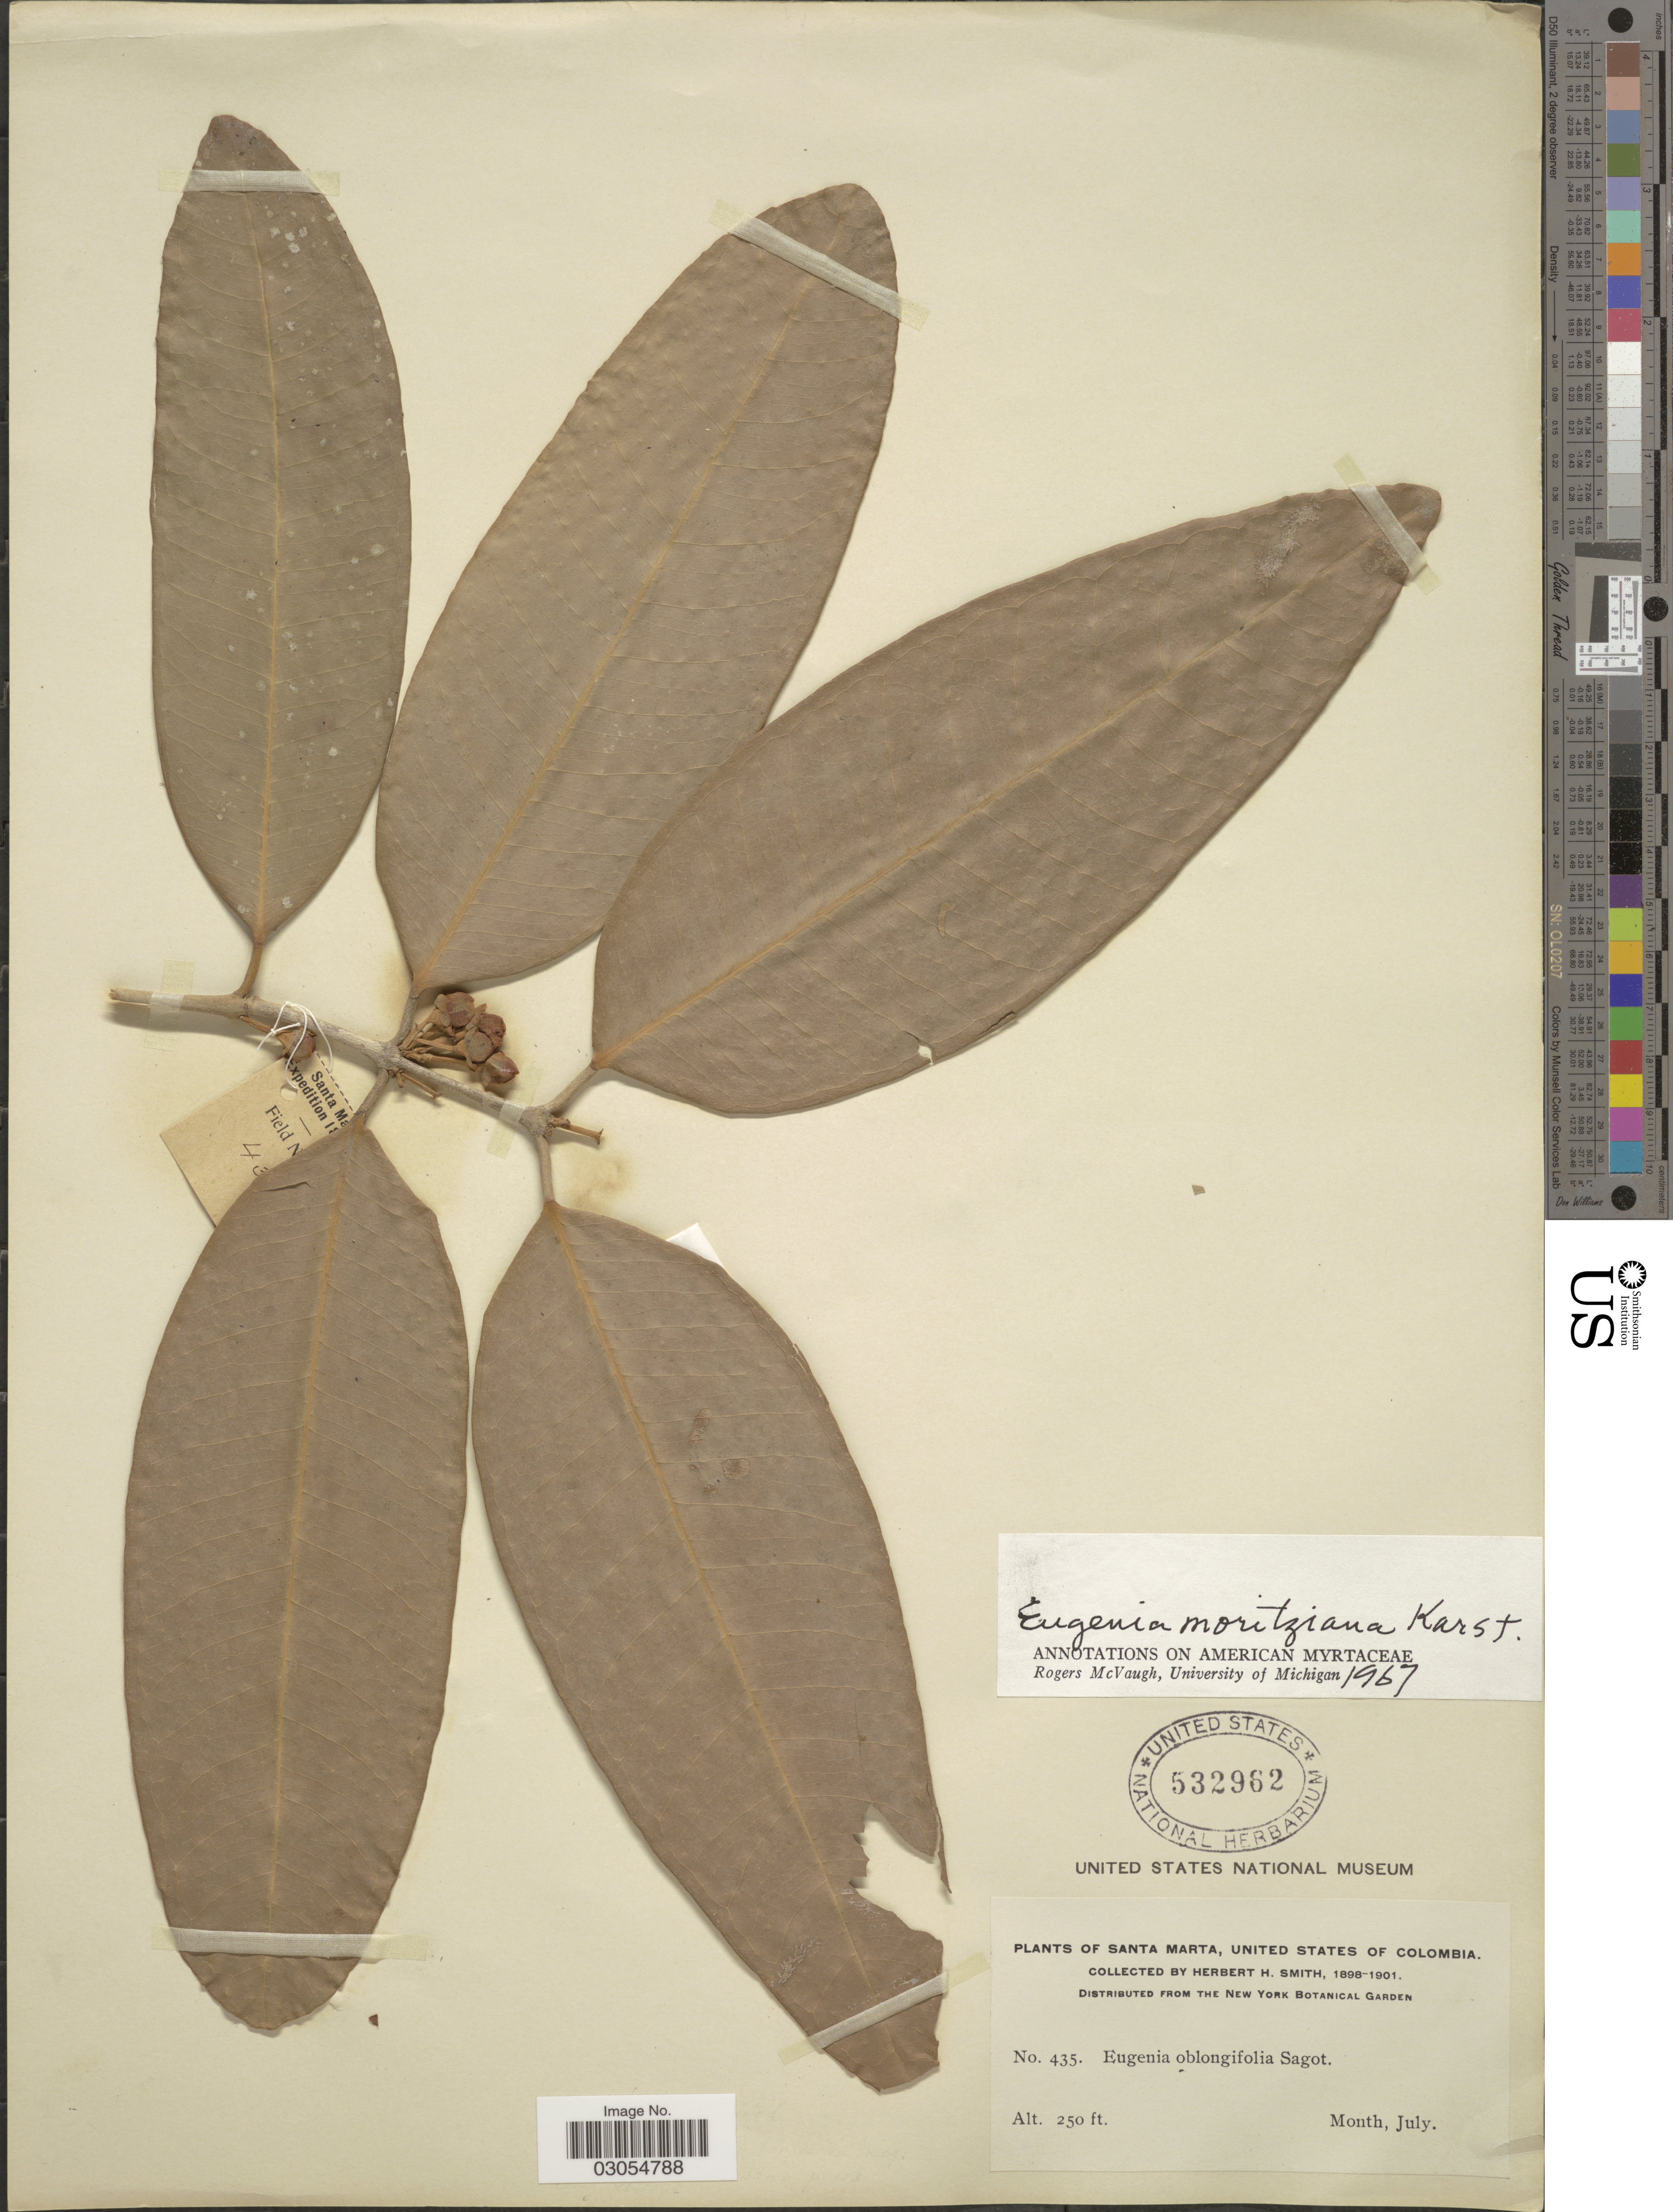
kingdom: Plantae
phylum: Tracheophyta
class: Magnoliopsida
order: Myrtales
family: Myrtaceae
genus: Eugenia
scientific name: Eugenia moritziana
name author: H. Karst.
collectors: Herbert H. Smith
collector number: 435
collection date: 1898-07/1901-07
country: Colombia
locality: Santa Marta, United States of Colombia.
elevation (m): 76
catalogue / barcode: US 532962